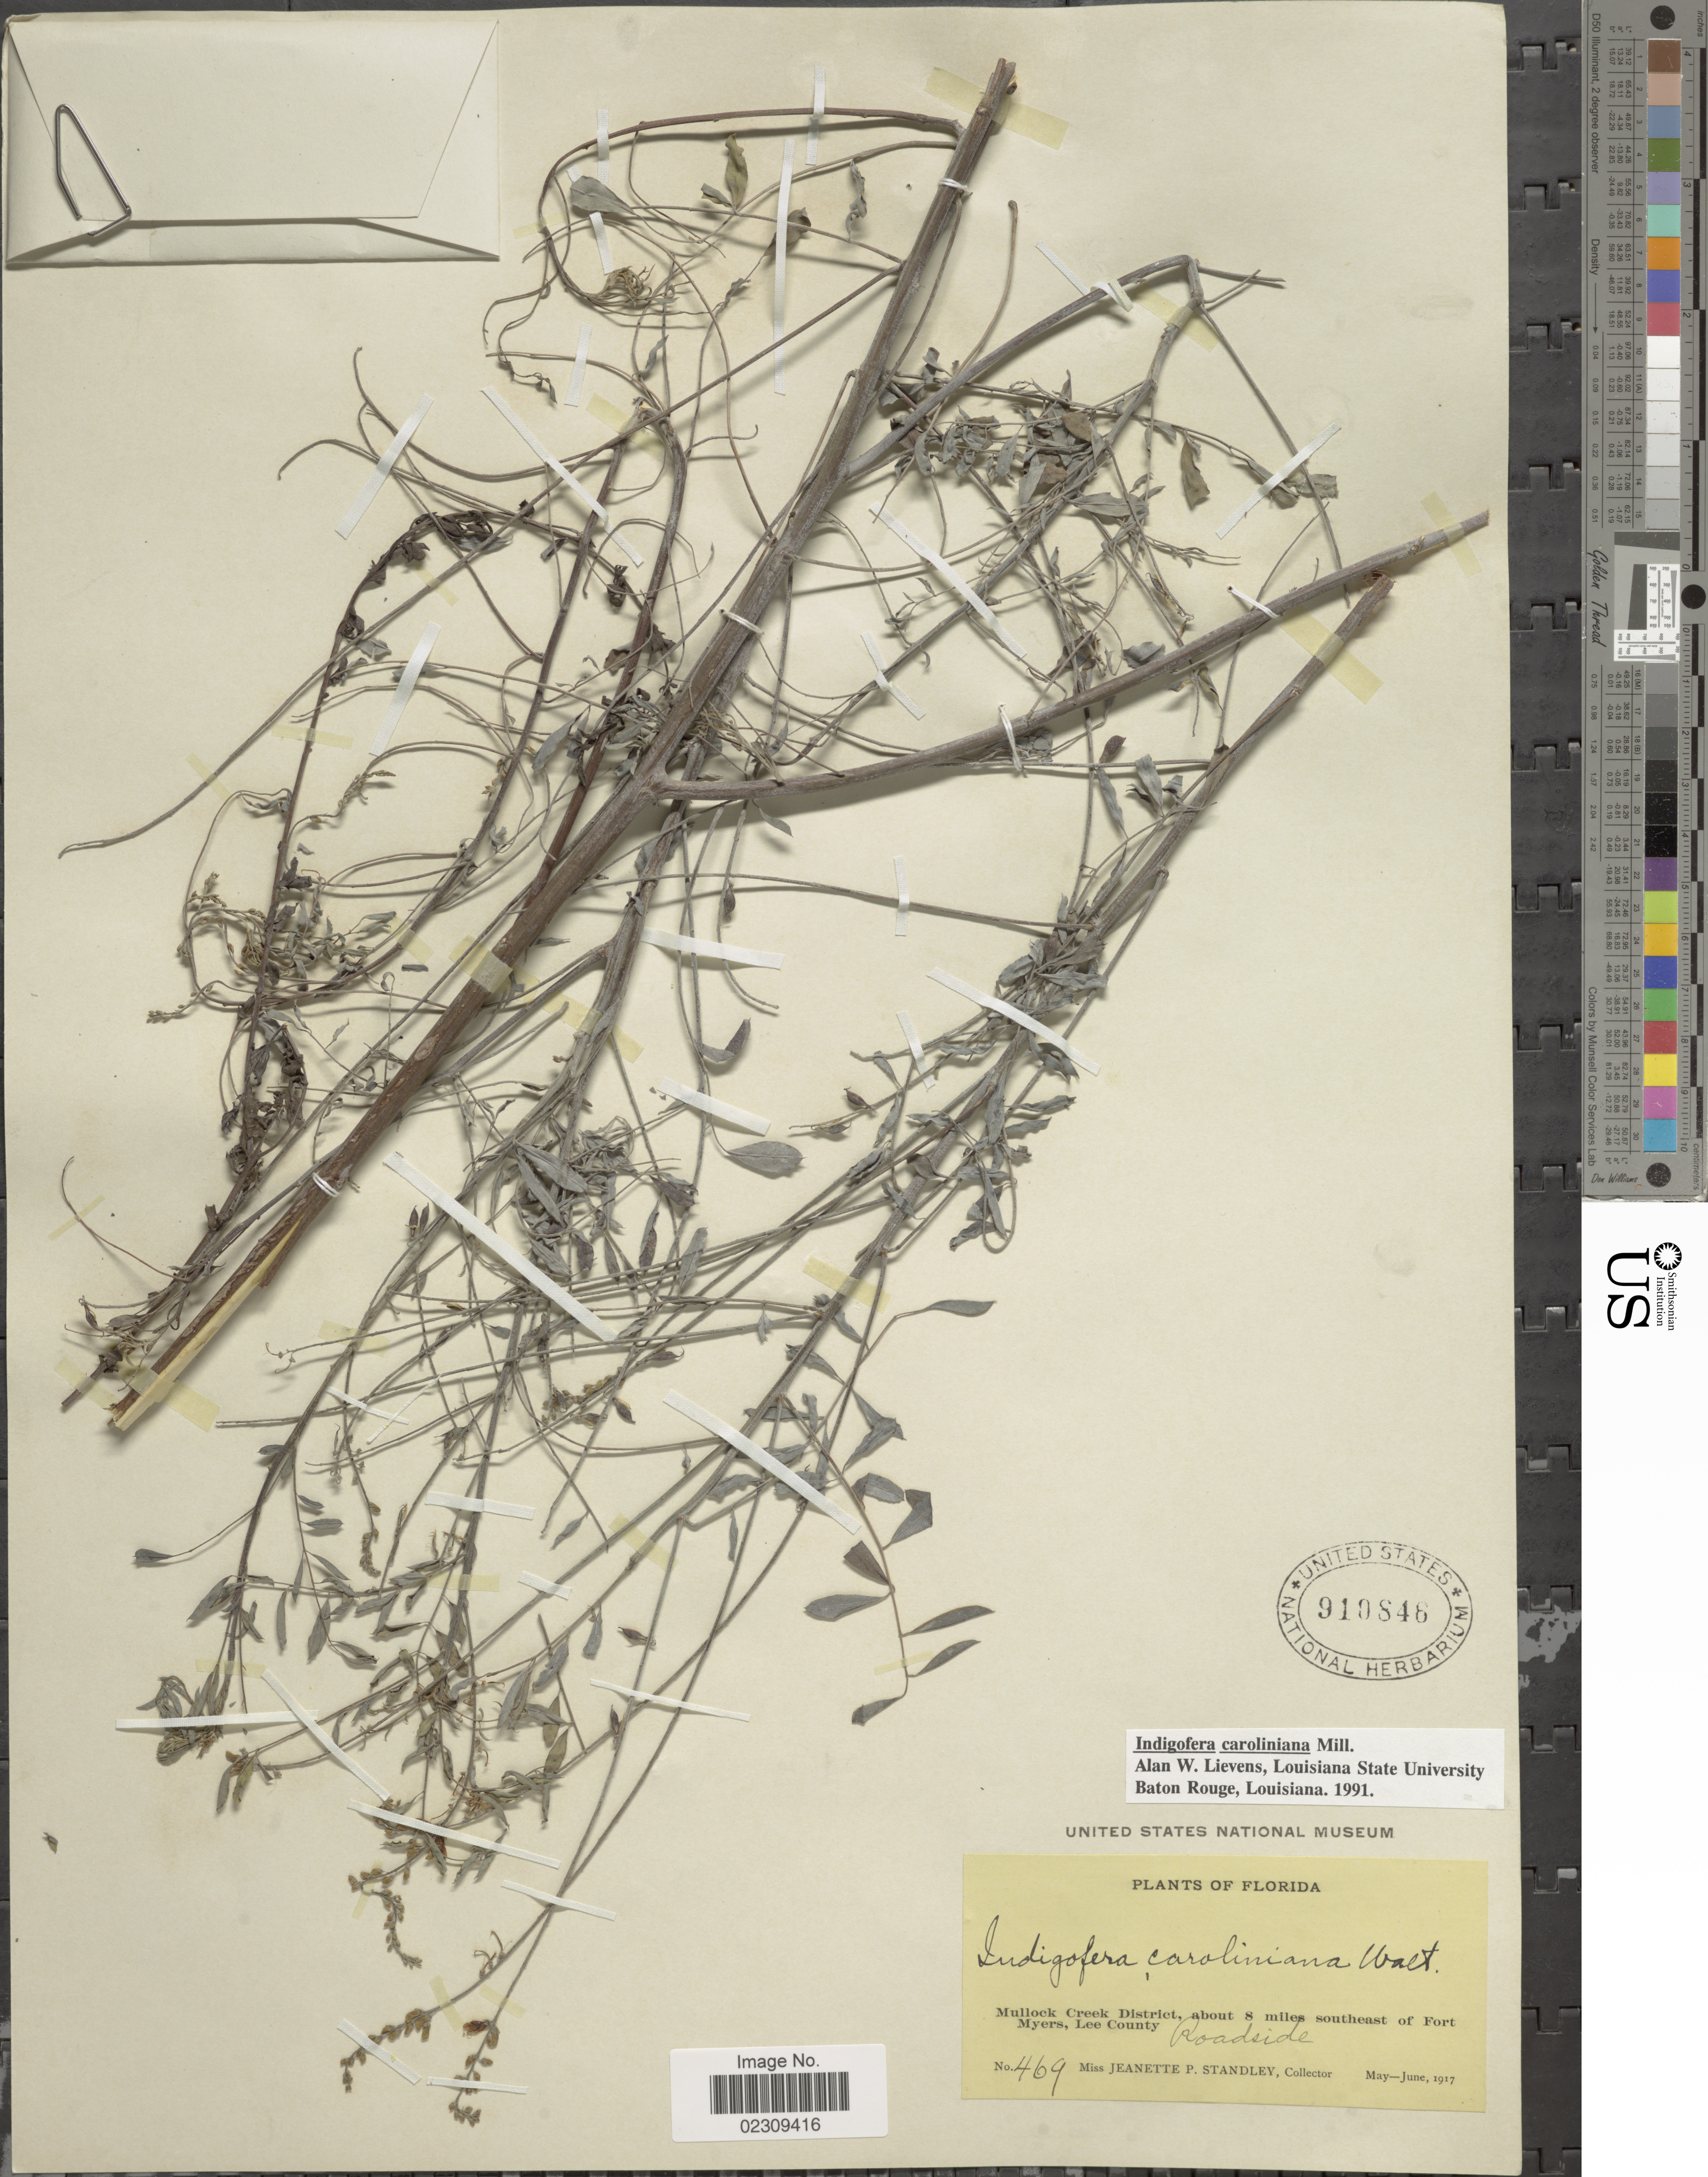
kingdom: Plantae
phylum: Tracheophyta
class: Magnoliopsida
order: Fabales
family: Fabaceae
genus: Indigofera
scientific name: Indigofera caroliniana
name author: Mill.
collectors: J. P. Standley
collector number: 469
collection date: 1917-05/1917-06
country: United States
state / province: Florida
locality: Mullock Creek District, about 8 miles southeast of Fort Myers, Lee County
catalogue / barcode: US 910846